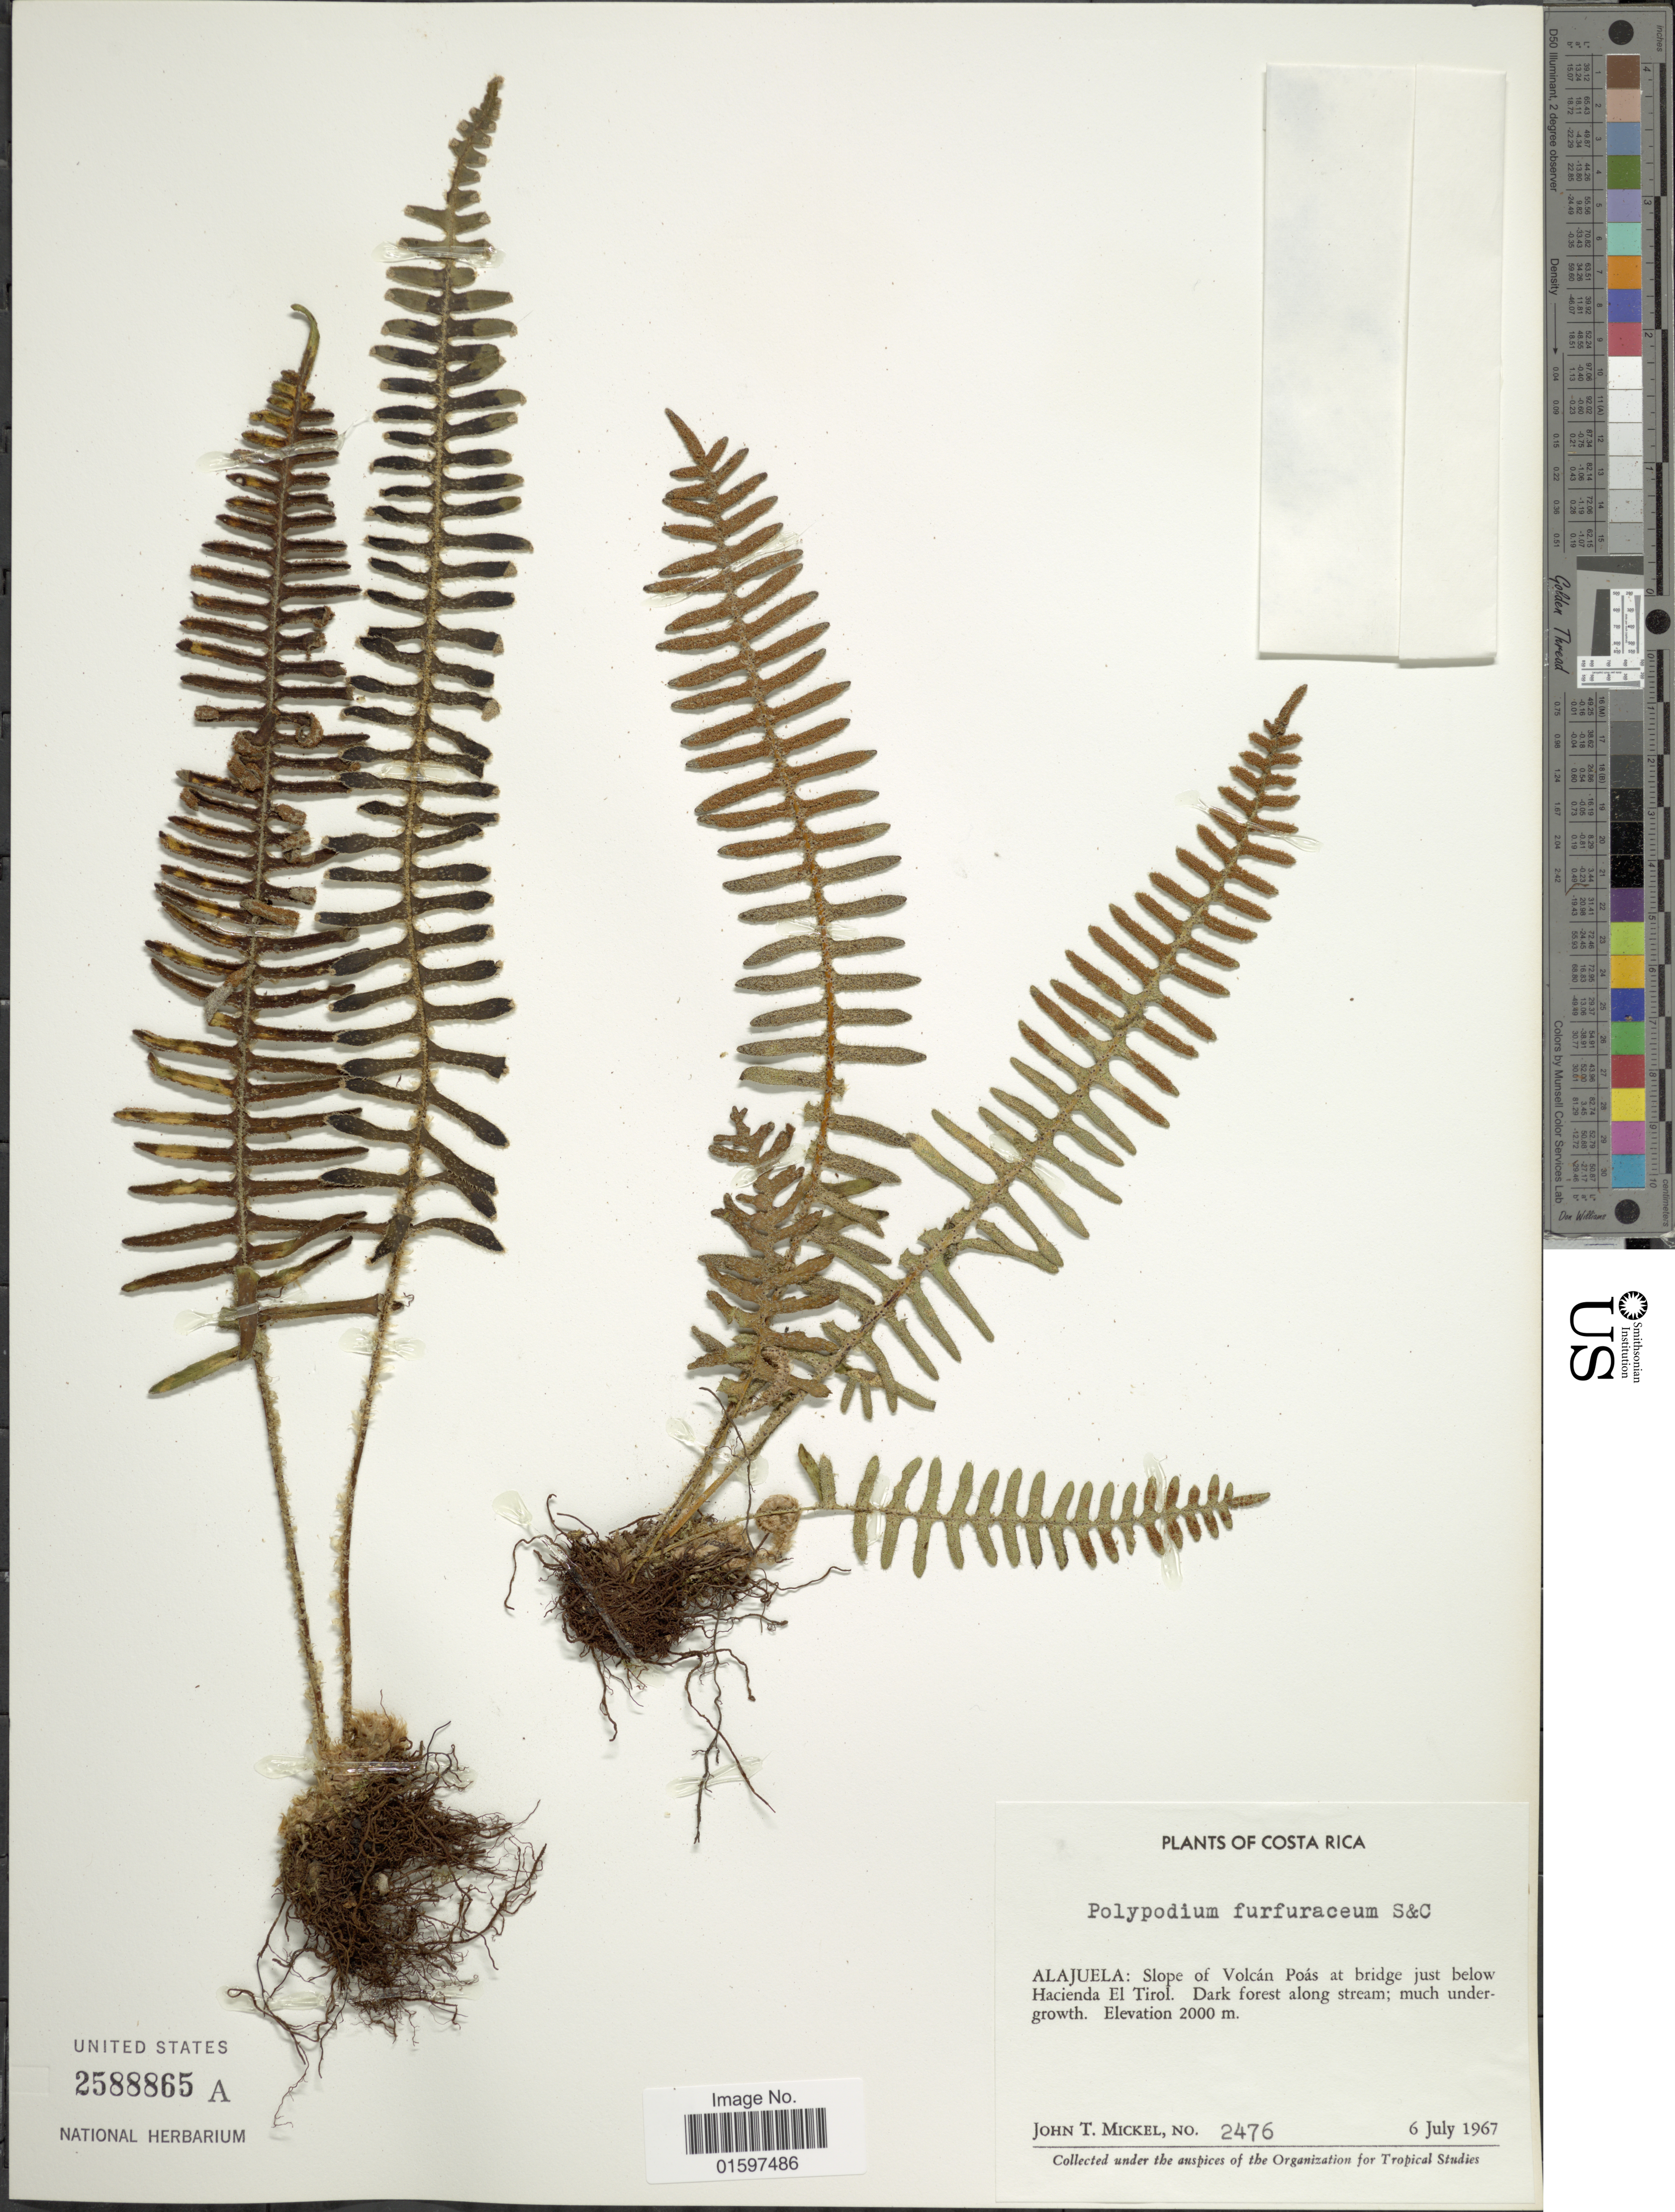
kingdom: Plantae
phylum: Tracheophyta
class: Polypodiopsida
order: Polypodiales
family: Polypodiaceae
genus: Pleopeltis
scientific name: Pleopeltis furfuracea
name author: (Schltdl. & Cham.) A.R. Sm. & Tejero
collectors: J. T. Mickel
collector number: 2476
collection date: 1967-07-06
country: Costa Rica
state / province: Alajuela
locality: Slope of Volcán Poás at bridge just below Hacienda El Tirol, dark forest along stream: much undergrowth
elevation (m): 2000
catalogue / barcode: US 2588865A